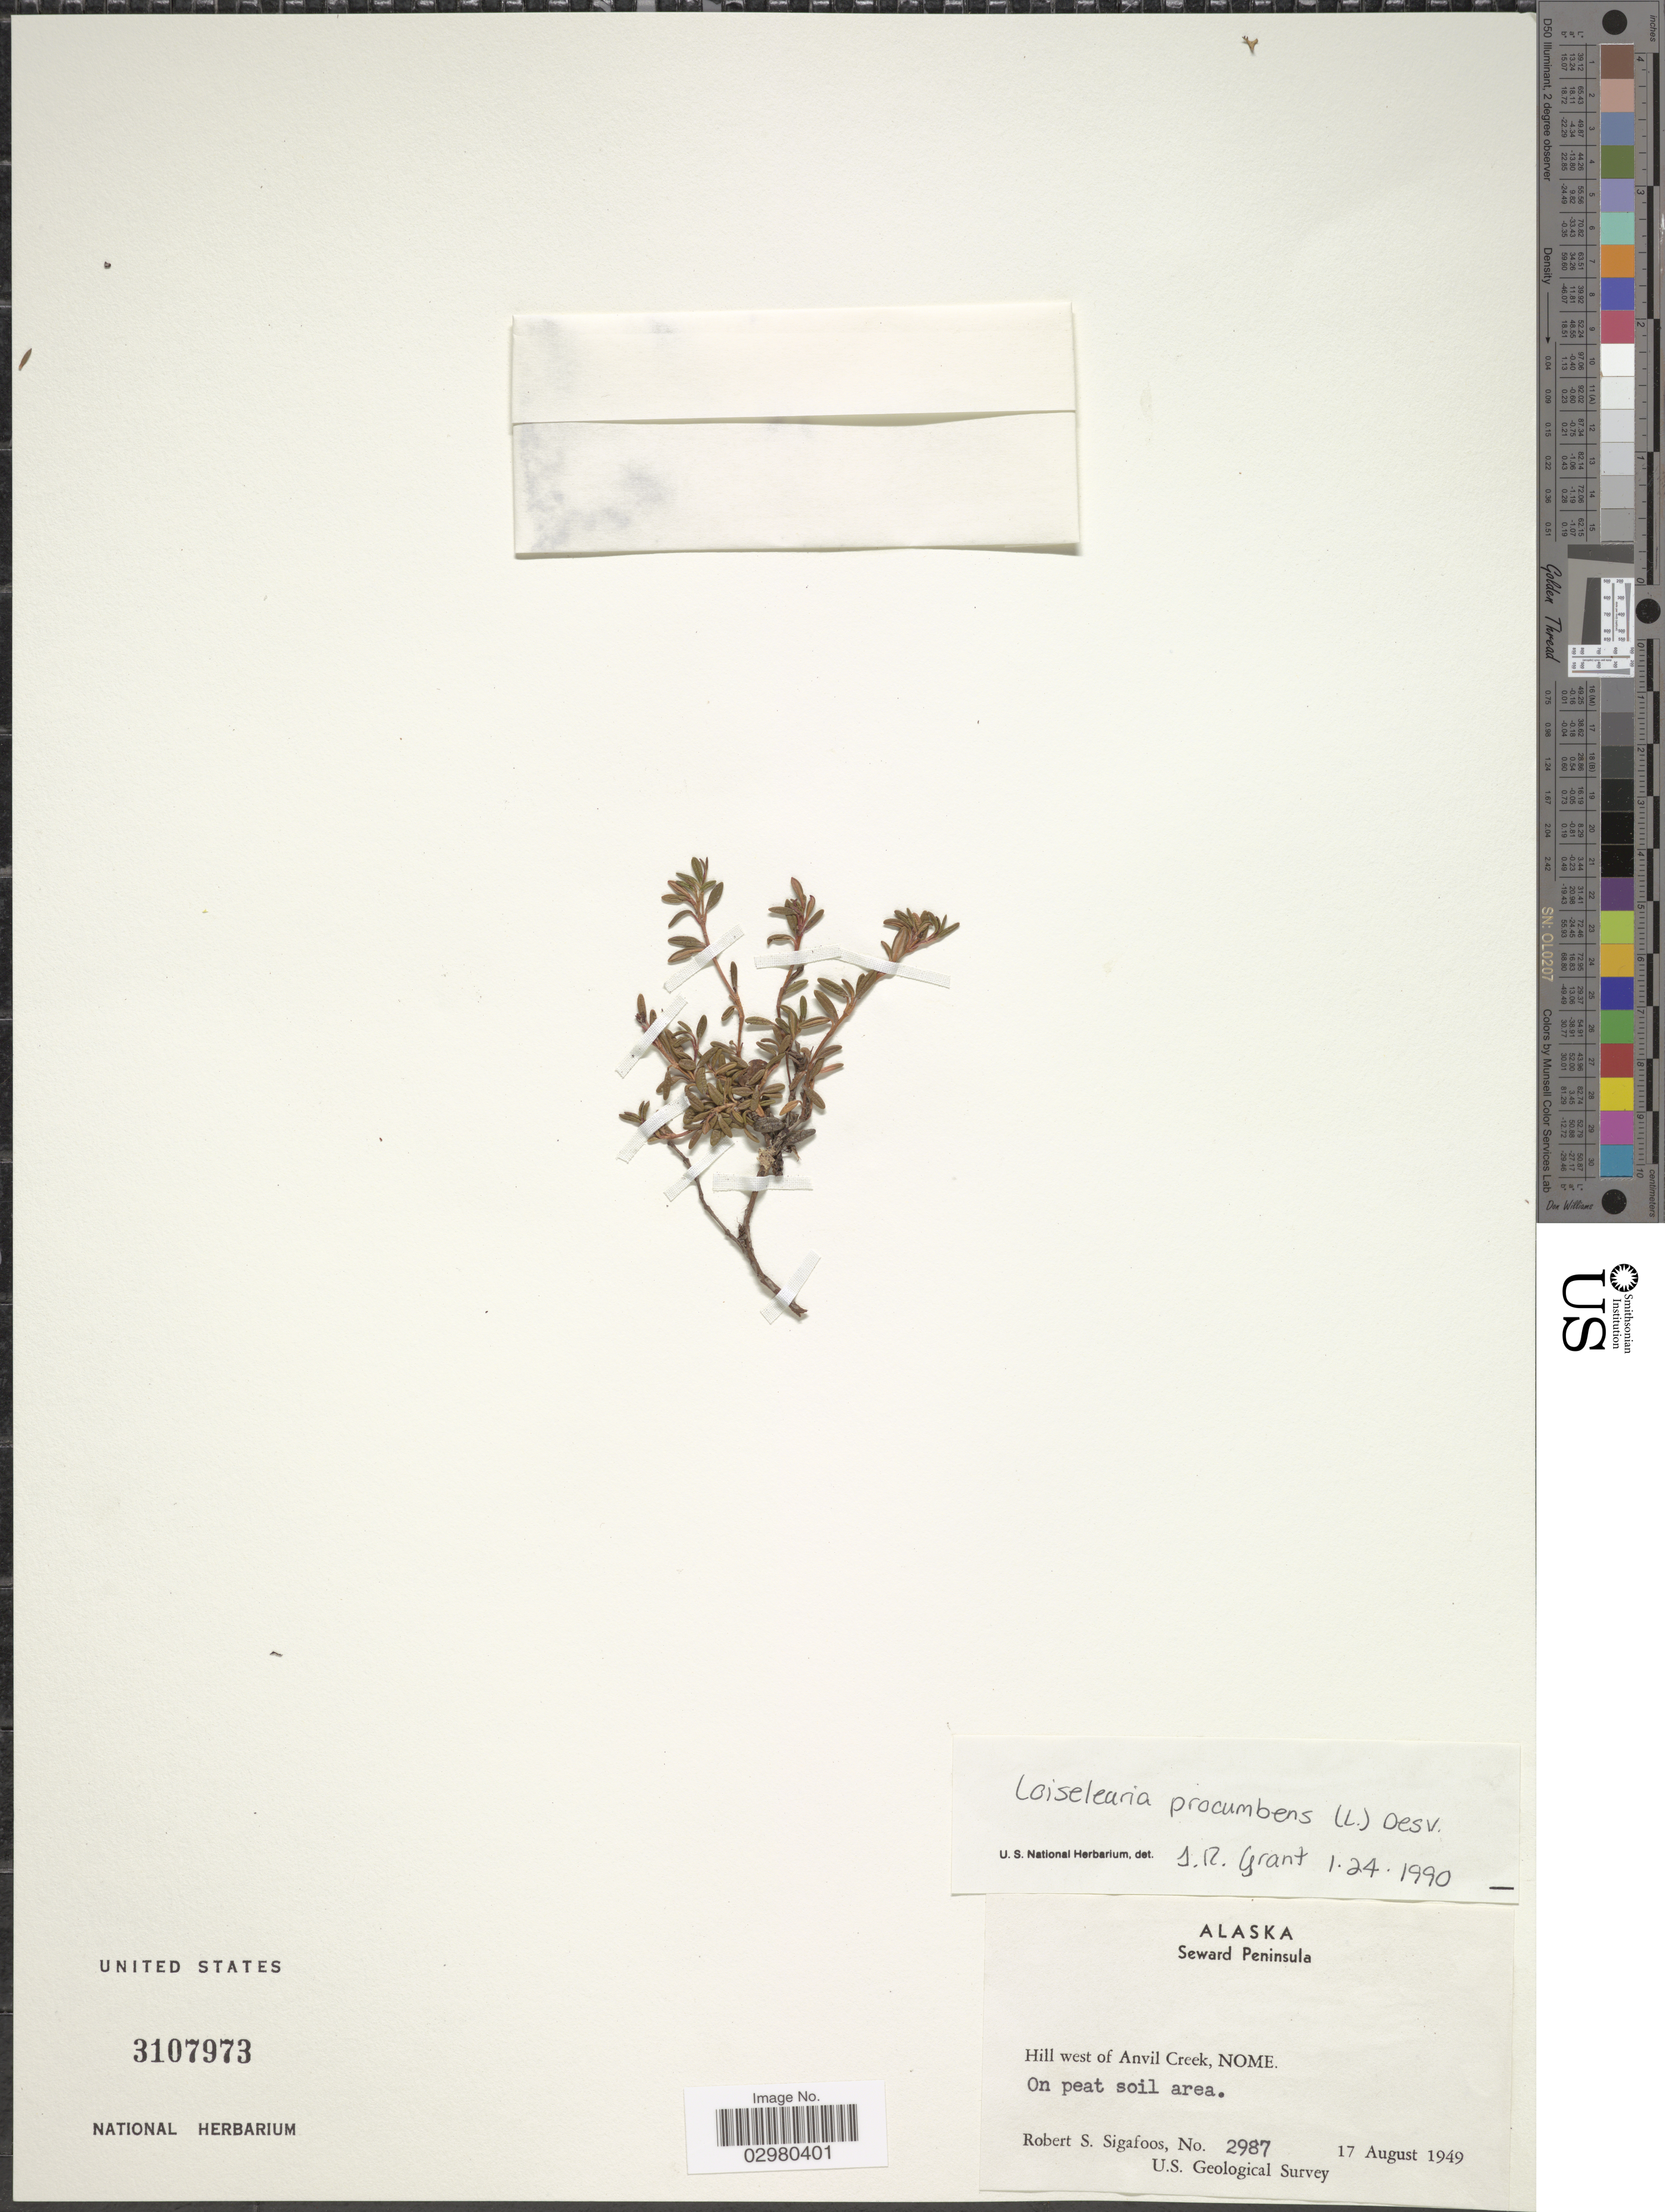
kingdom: Plantae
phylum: Tracheophyta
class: Magnoliopsida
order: Ericales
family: Ericaceae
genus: Loiseleuria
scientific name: Loiseleuria procumbens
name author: (L.) Desv.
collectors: R. Sigafoos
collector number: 2987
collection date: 1949-08-17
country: United States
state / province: Alaska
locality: Seward Peninsula. Hill west of Anvil Creek, NOME.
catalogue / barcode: US 3107973